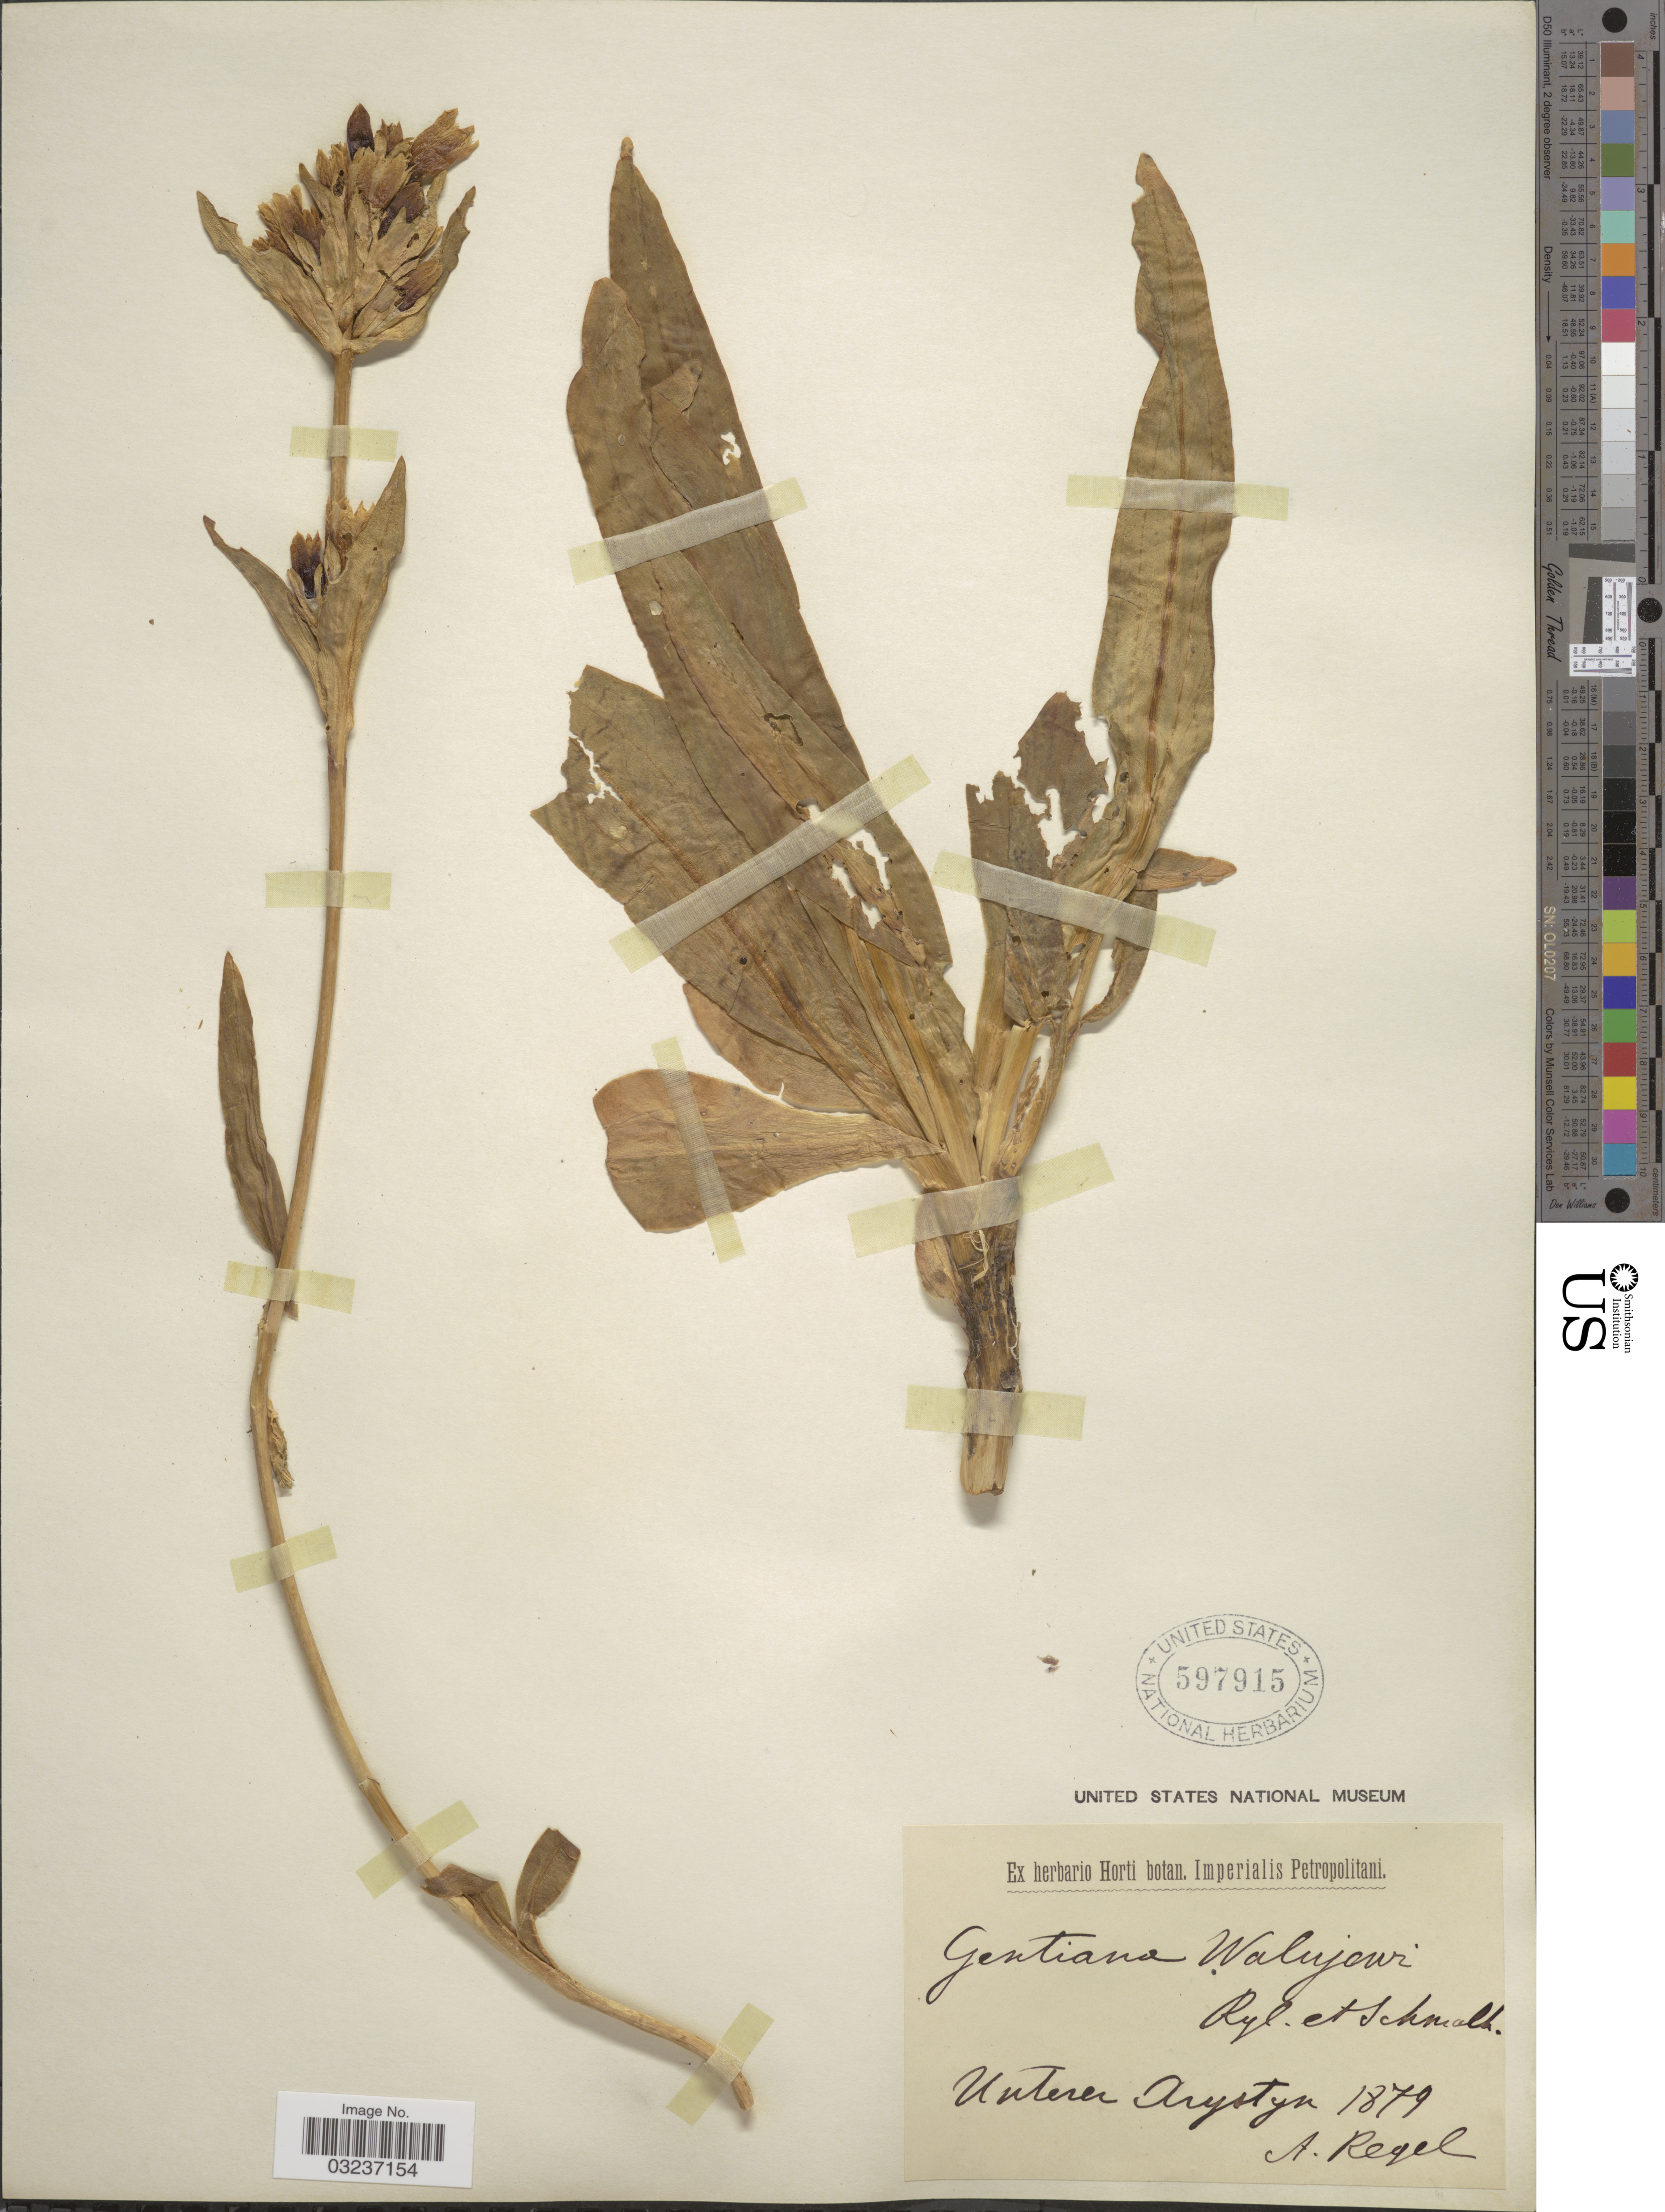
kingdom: Plantae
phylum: Tracheophyta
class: Magnoliopsida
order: Gentianales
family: Gentianaceae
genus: Gentiana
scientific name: Gentiana walujewii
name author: Regel & Schmalh.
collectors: A. Regel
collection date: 1879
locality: Unterer Arystyn.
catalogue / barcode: US 597915